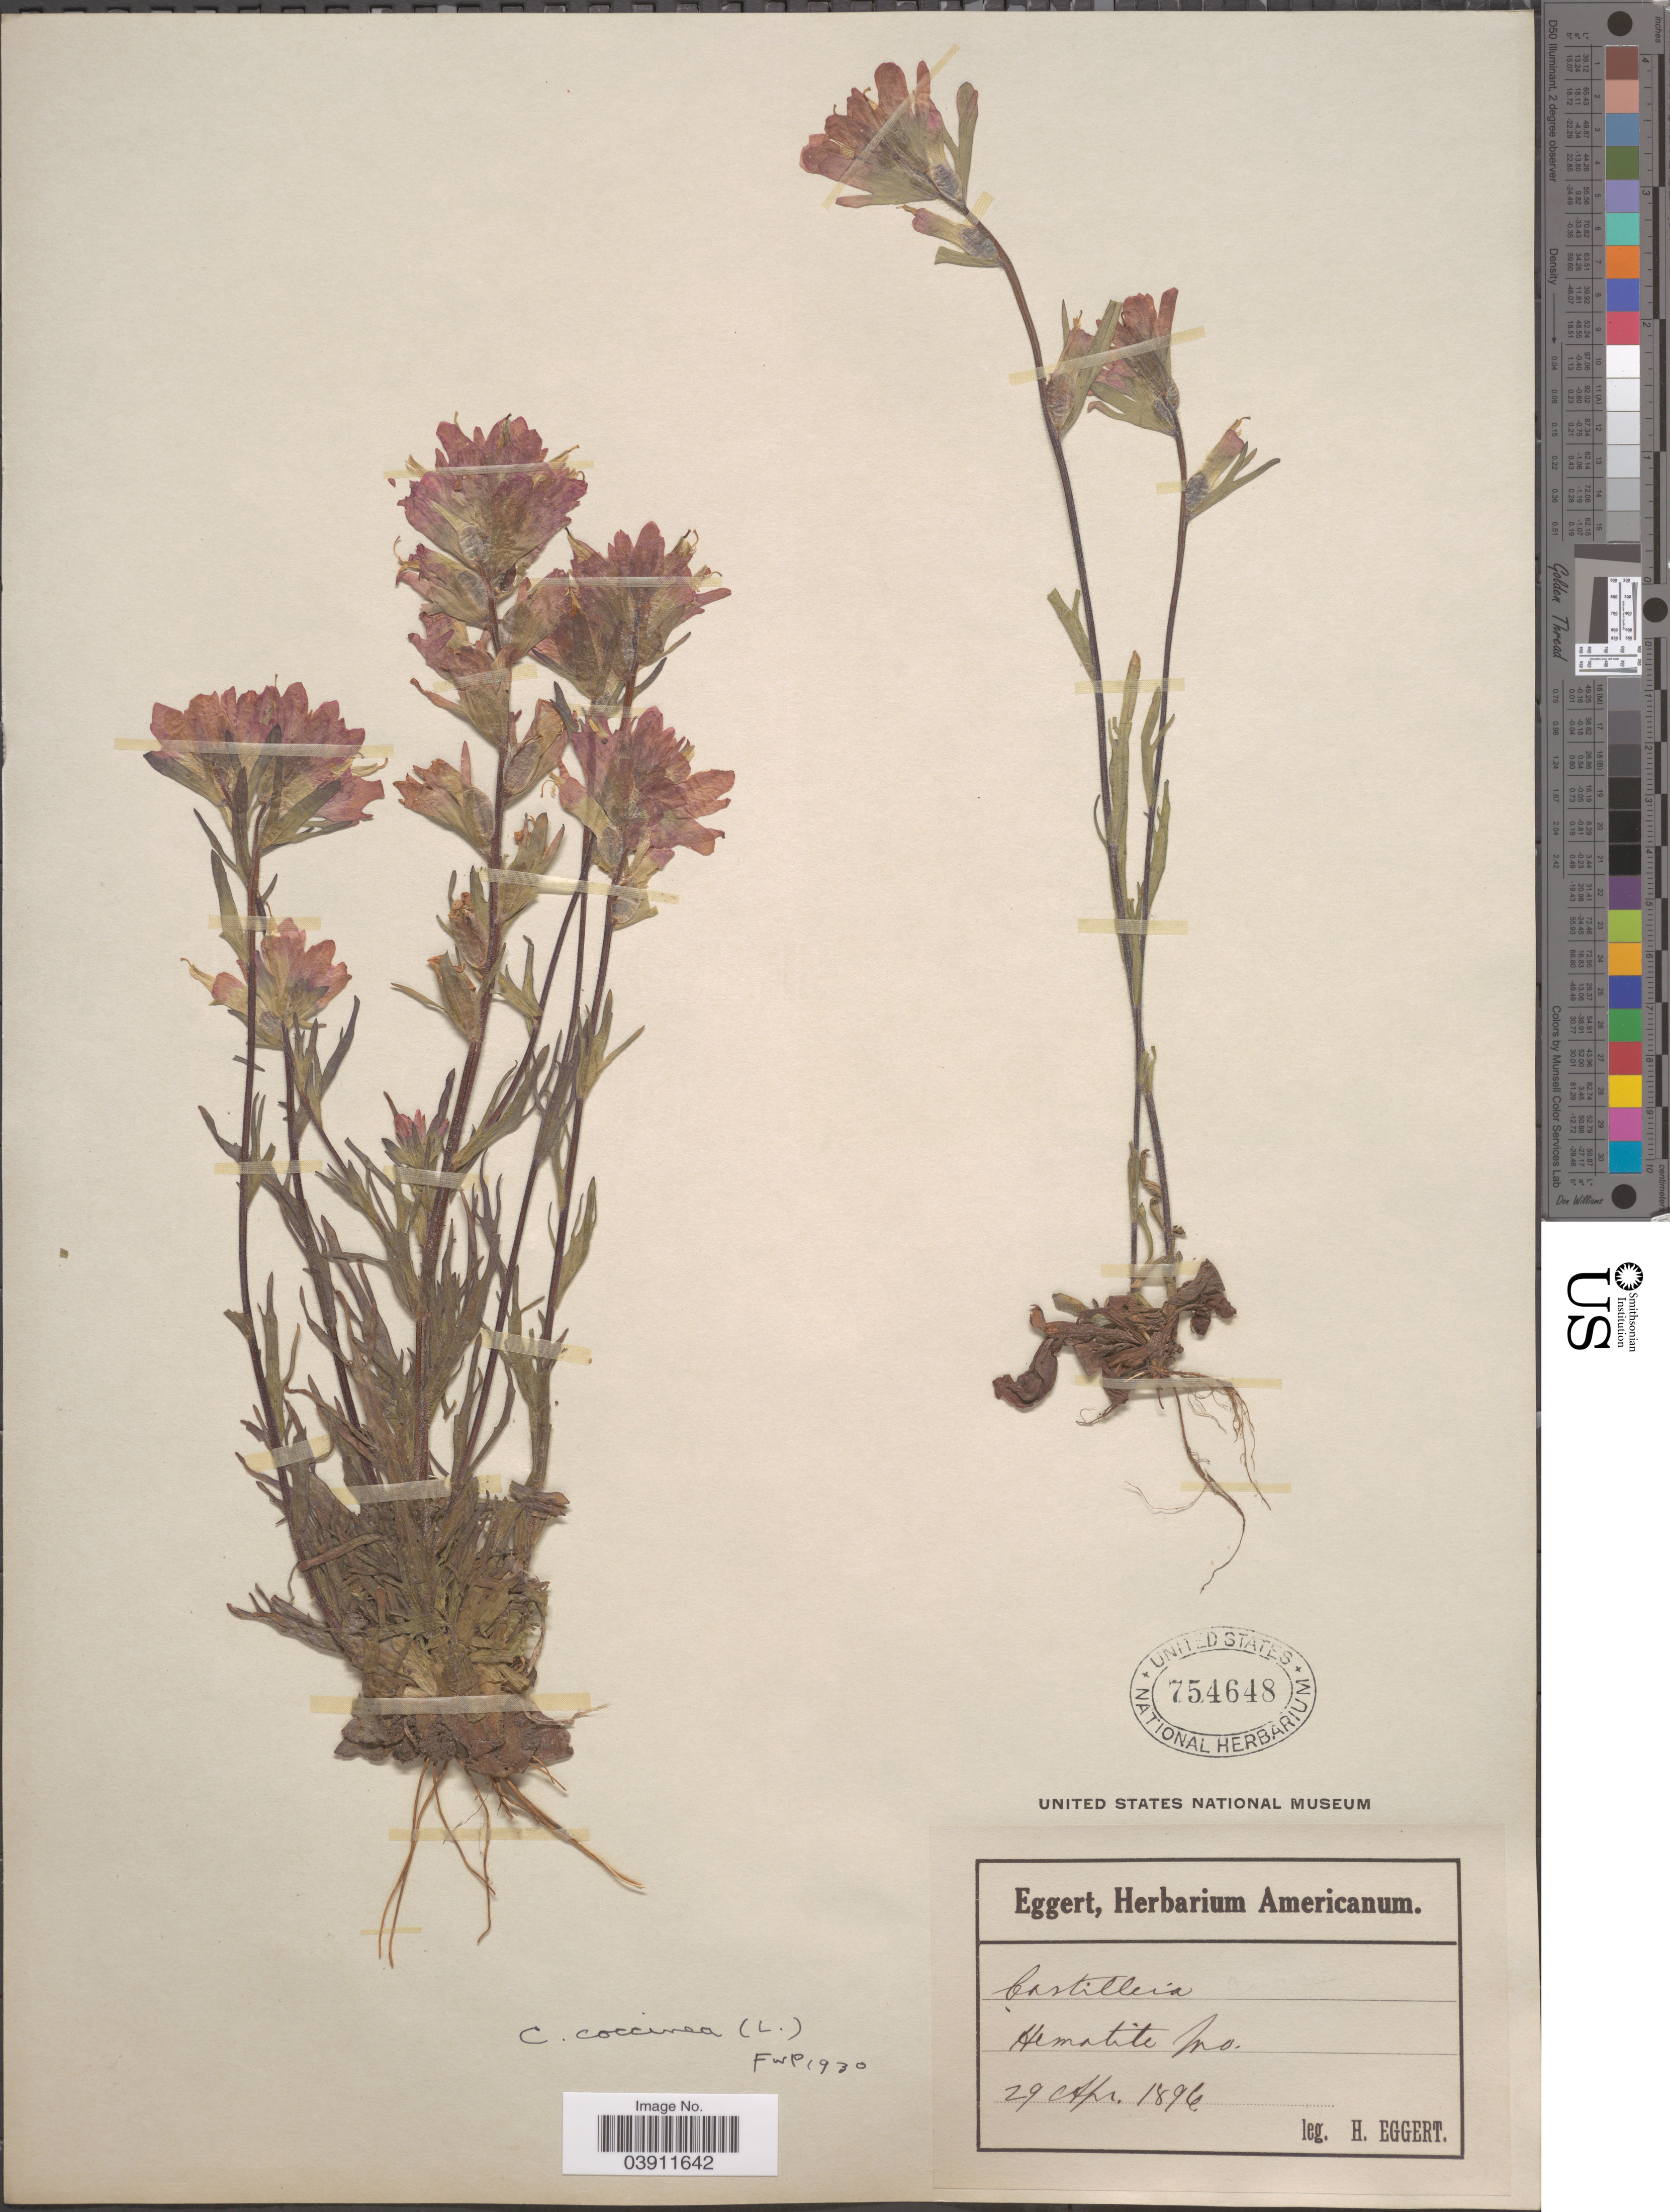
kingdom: Plantae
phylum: Tracheophyta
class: Magnoliopsida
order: Lamiales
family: Orobanchaceae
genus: Castilleja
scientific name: Castilleja coccinea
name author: (L.) Spreng.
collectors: H. Eggert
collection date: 1896-04-29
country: United States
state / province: Missouri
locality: Hematite.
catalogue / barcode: US 754648